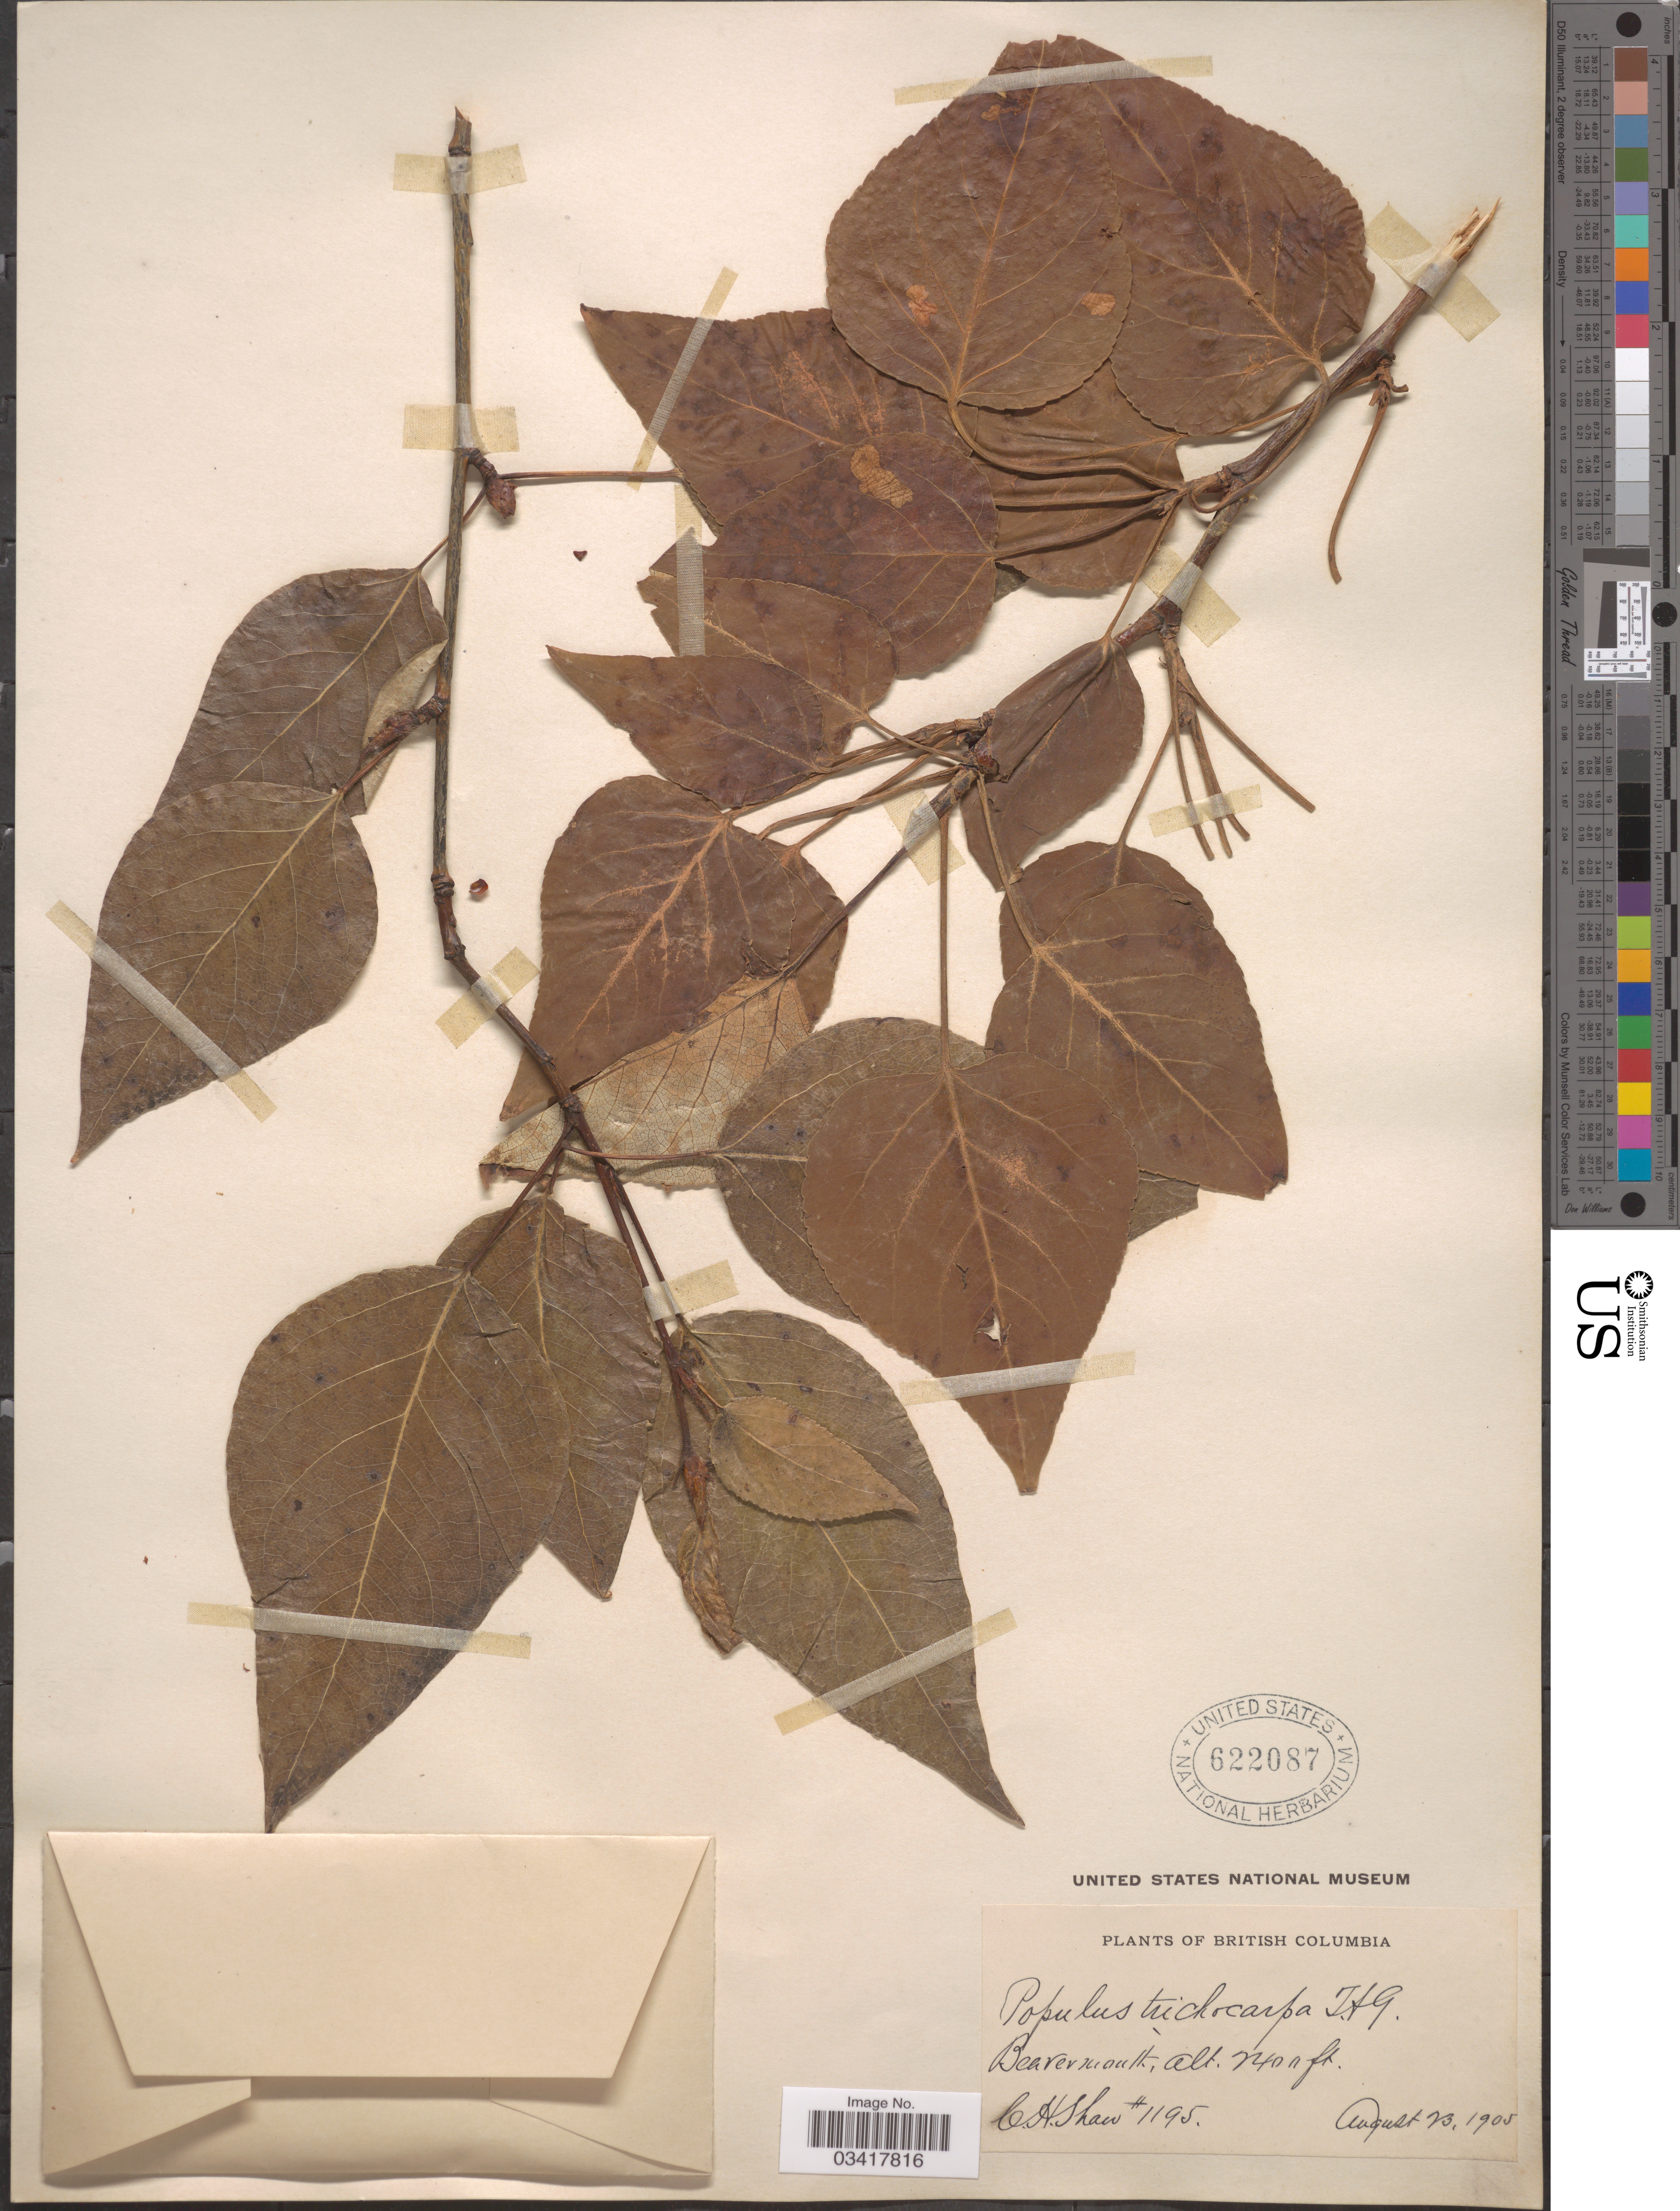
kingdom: Plantae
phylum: Tracheophyta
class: Magnoliopsida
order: Malpighiales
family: Salicaceae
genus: Populus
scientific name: Populus trichocarpa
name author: Torr. & A. Gray ex W. Hook.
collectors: C. H. Shaw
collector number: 1195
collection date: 1905-08-23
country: Canada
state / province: British Columbia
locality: Beavermouth.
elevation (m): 732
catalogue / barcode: US 622087